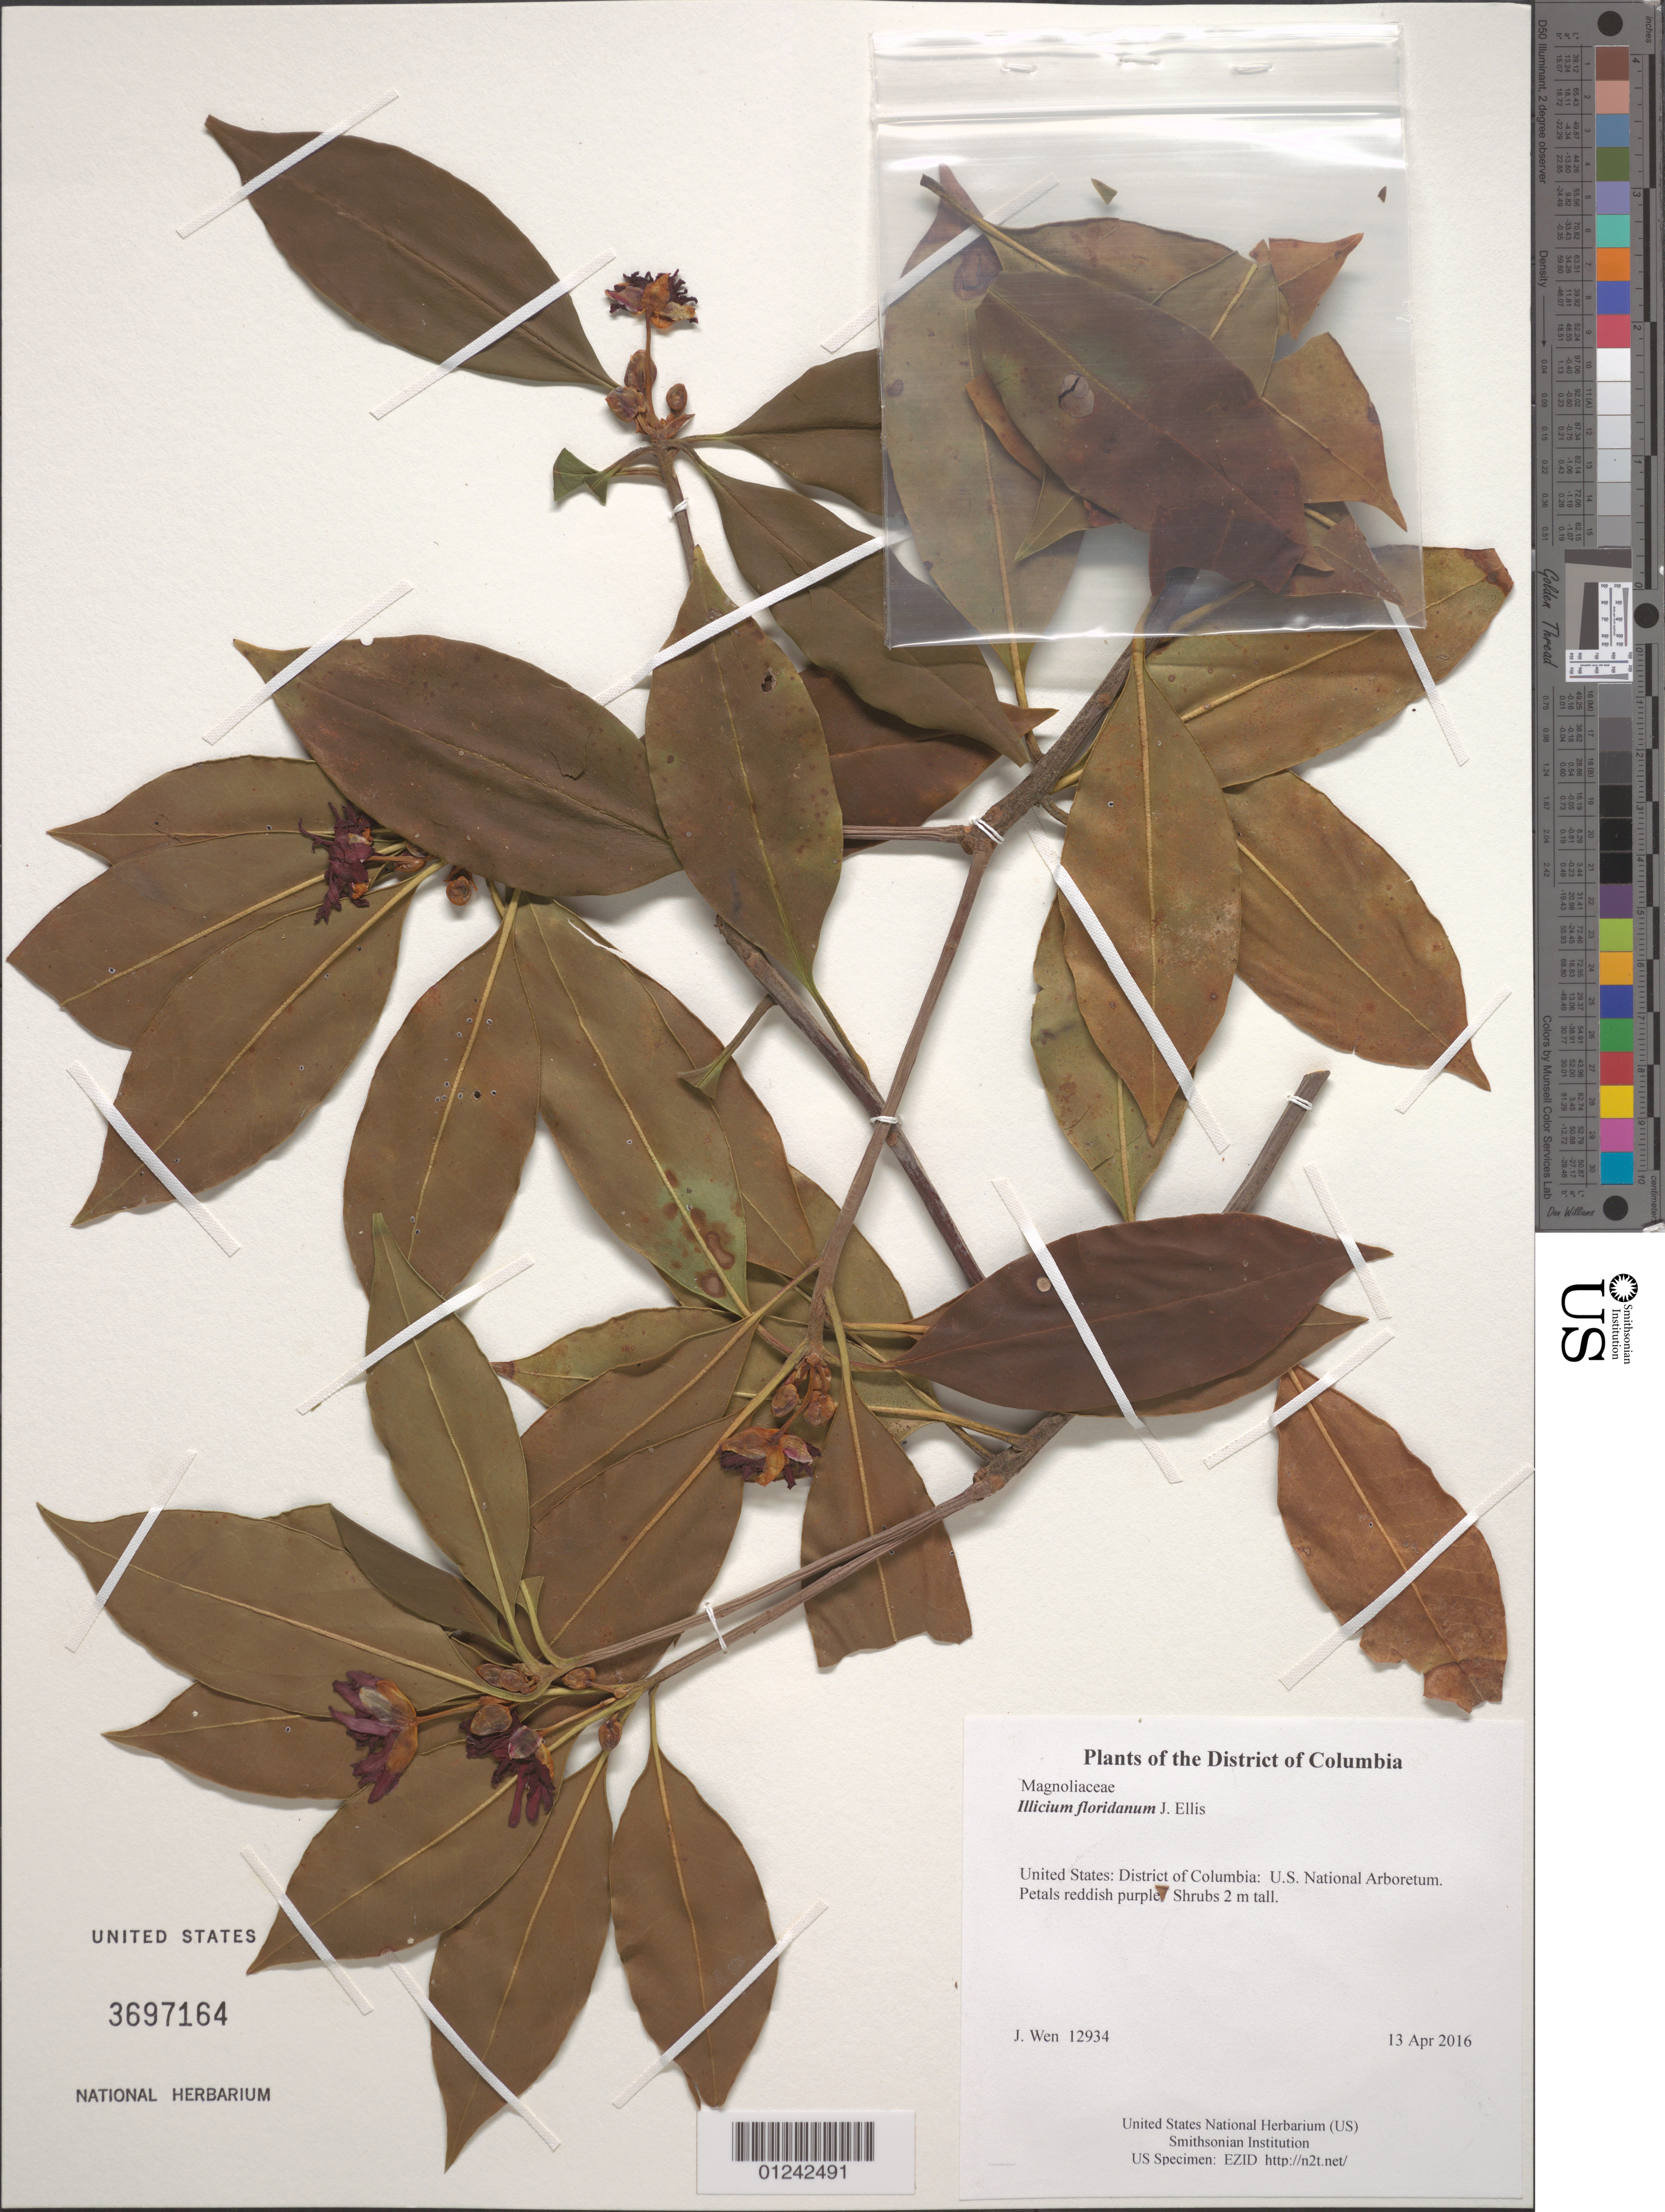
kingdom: Plantae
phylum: Tracheophyta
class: Magnoliopsida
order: Austrobaileyales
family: Schisandraceae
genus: Illicium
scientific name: Illicium floridanum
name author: J. Ellis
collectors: J. Wen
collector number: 12934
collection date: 2016-04-13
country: United States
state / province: District of Columbia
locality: U.S. National Arboretum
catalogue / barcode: US 3697164